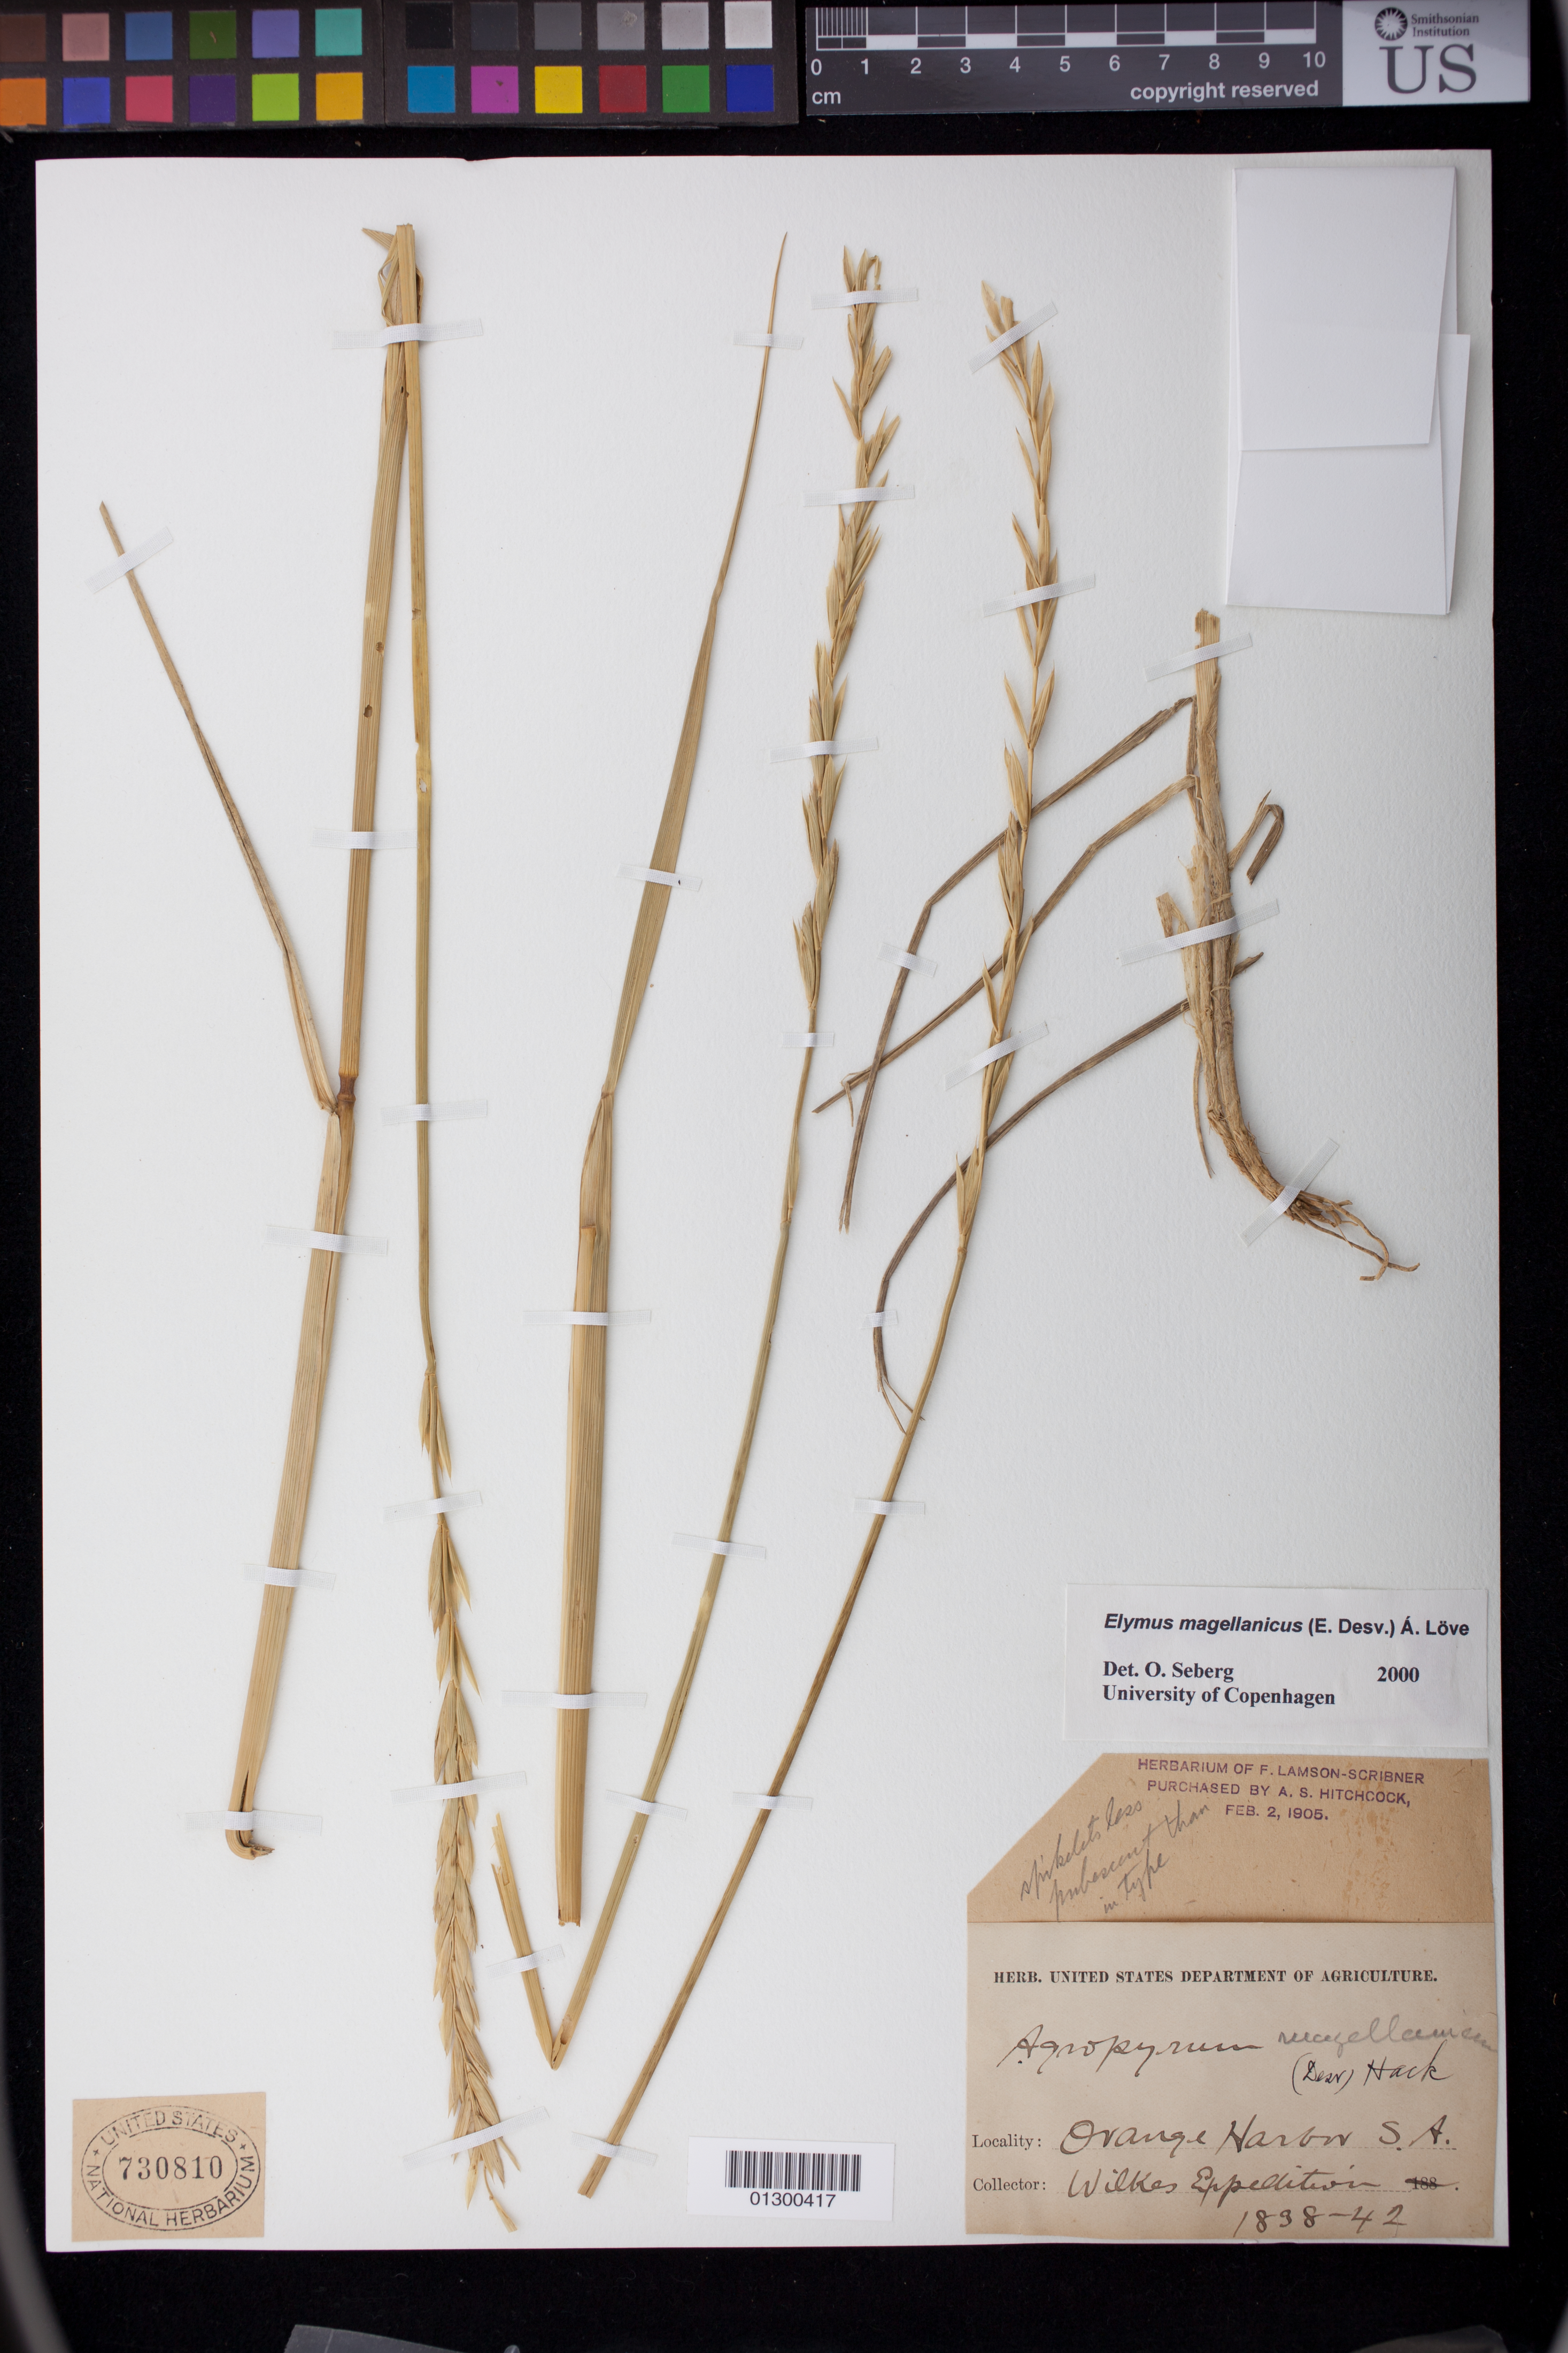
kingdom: Plantae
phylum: Tracheophyta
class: Liliopsida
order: Poales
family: Poaceae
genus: Elymus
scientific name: Elymus magellanicus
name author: (É. Desv.) Á. Löve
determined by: Seberg, O.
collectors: Wilkes Explor. Exped.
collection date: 1838/1842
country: Chile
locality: Orange Harbor, Tierra del Fuego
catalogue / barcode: US 730810